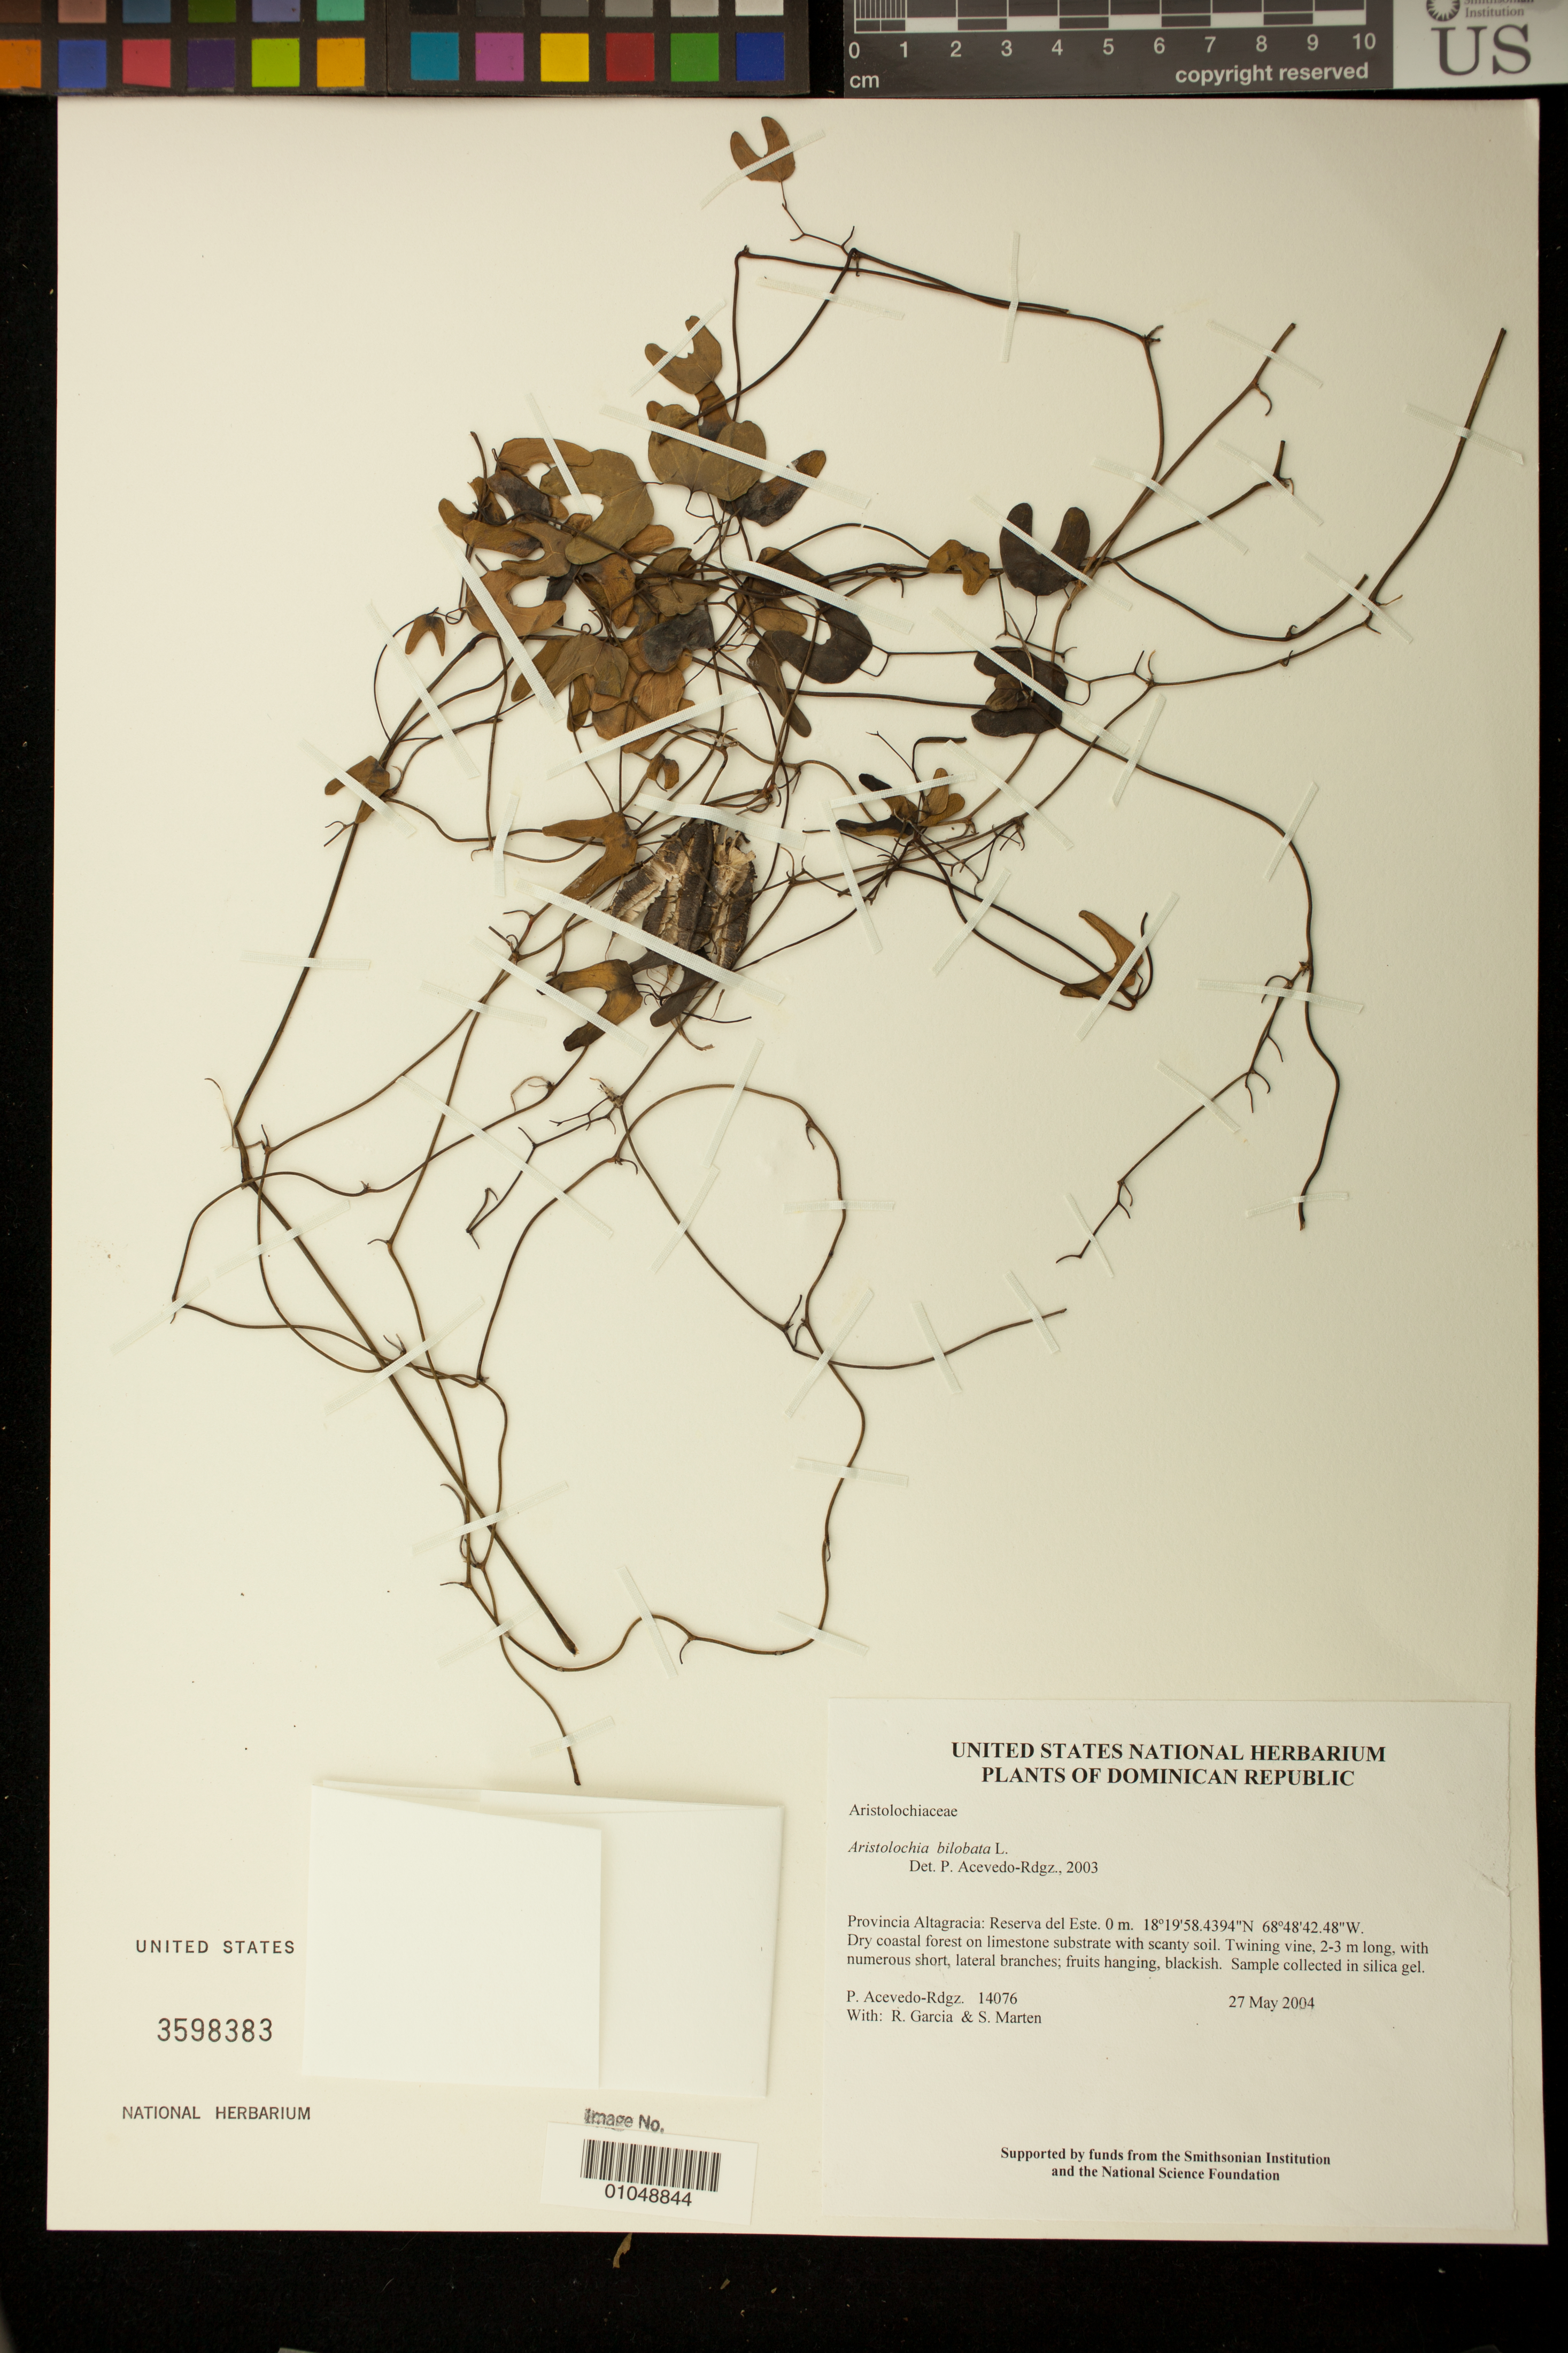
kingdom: Plantae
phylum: Tracheophyta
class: Magnoliopsida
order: Piperales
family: Aristolochiaceae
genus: Aristolochia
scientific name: Aristolochia adiastola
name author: G.A. Romero & Elad.Fernández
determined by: Romero González, G. A.; Ferreras, Irina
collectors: P. Acevedo-Rodr., R. G. García & S. Marten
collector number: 14076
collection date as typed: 27 May 2004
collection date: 2004-05-27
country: Dominican Republic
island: Hispaniola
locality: Provincia Altagracia: Reserva del Este.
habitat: Dry coastal forest on limestone substrate with scanty soil.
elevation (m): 0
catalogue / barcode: US 3598383